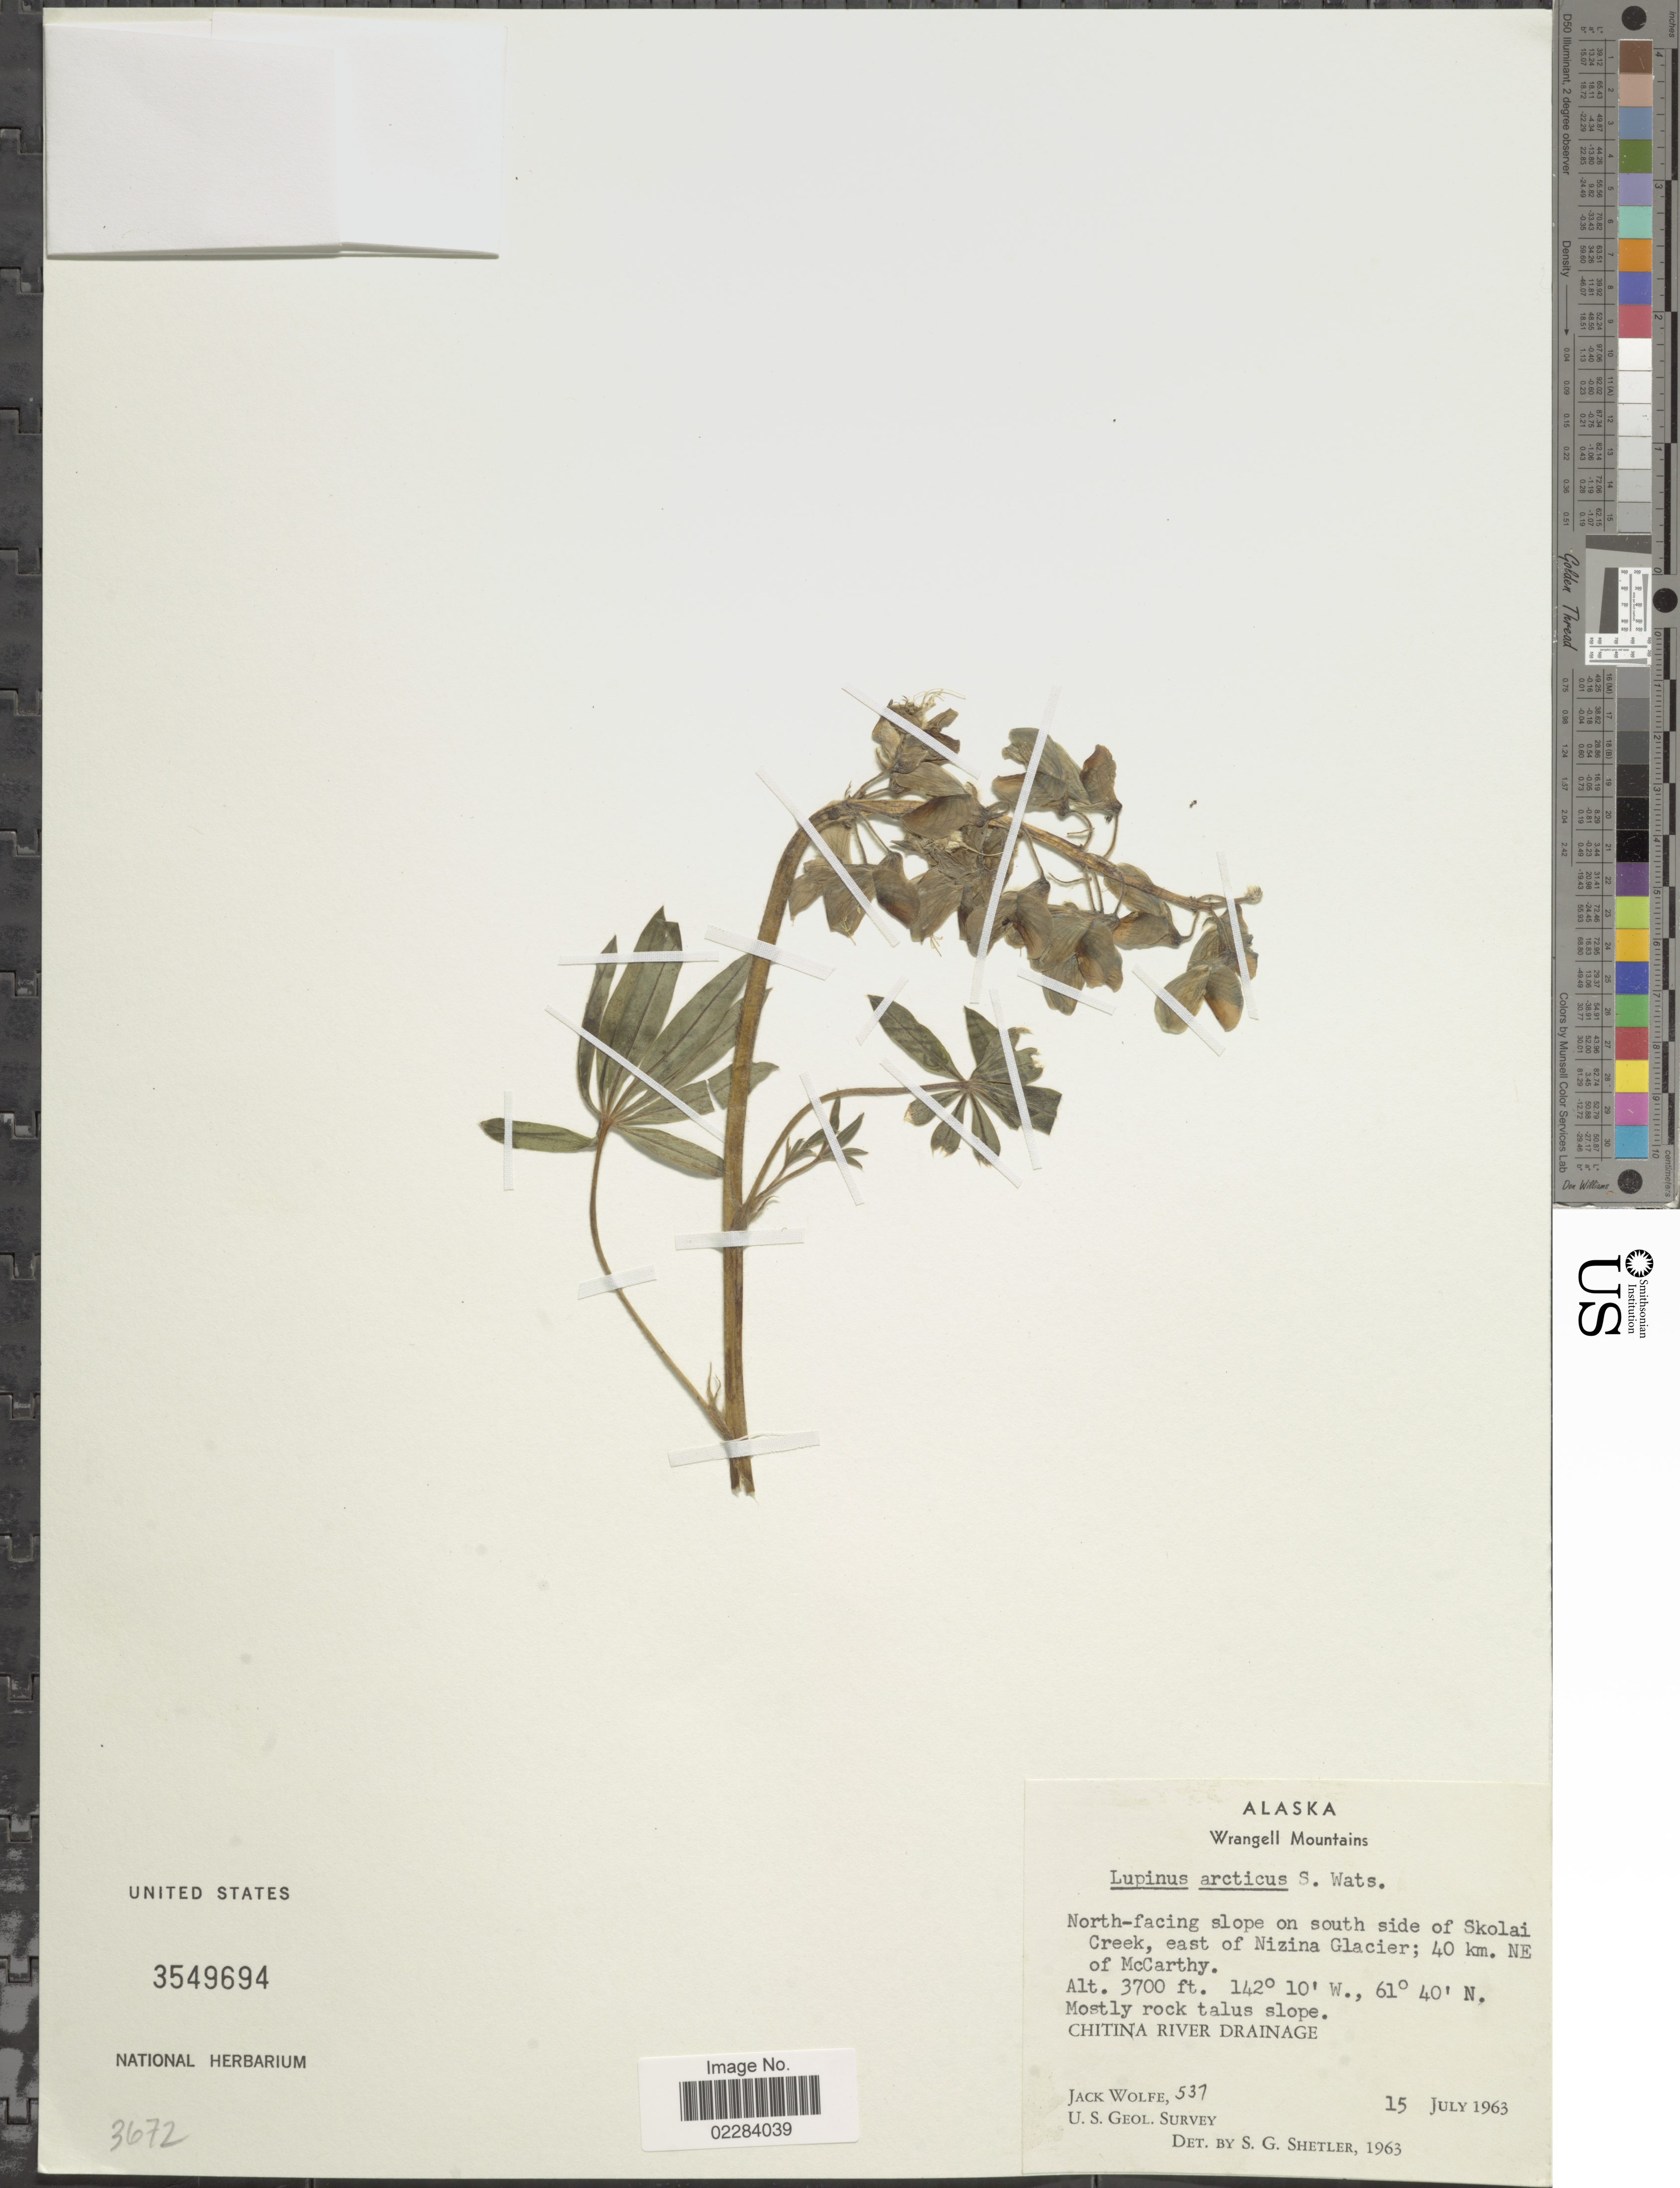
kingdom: Plantae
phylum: Tracheophyta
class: Magnoliopsida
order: Fabales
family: Fabaceae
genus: Lupinus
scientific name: Lupinus arcticus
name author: S. Watson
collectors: J. Wolfe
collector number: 537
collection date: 1963-07-15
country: United States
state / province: Alaska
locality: Wrangell Mountains. North-facing slope on south side of Skolai Creek, east of Nizina Glacier; 40 km. NE of McCarthy. Chitina River Drainage.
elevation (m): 1128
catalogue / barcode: US 3549694